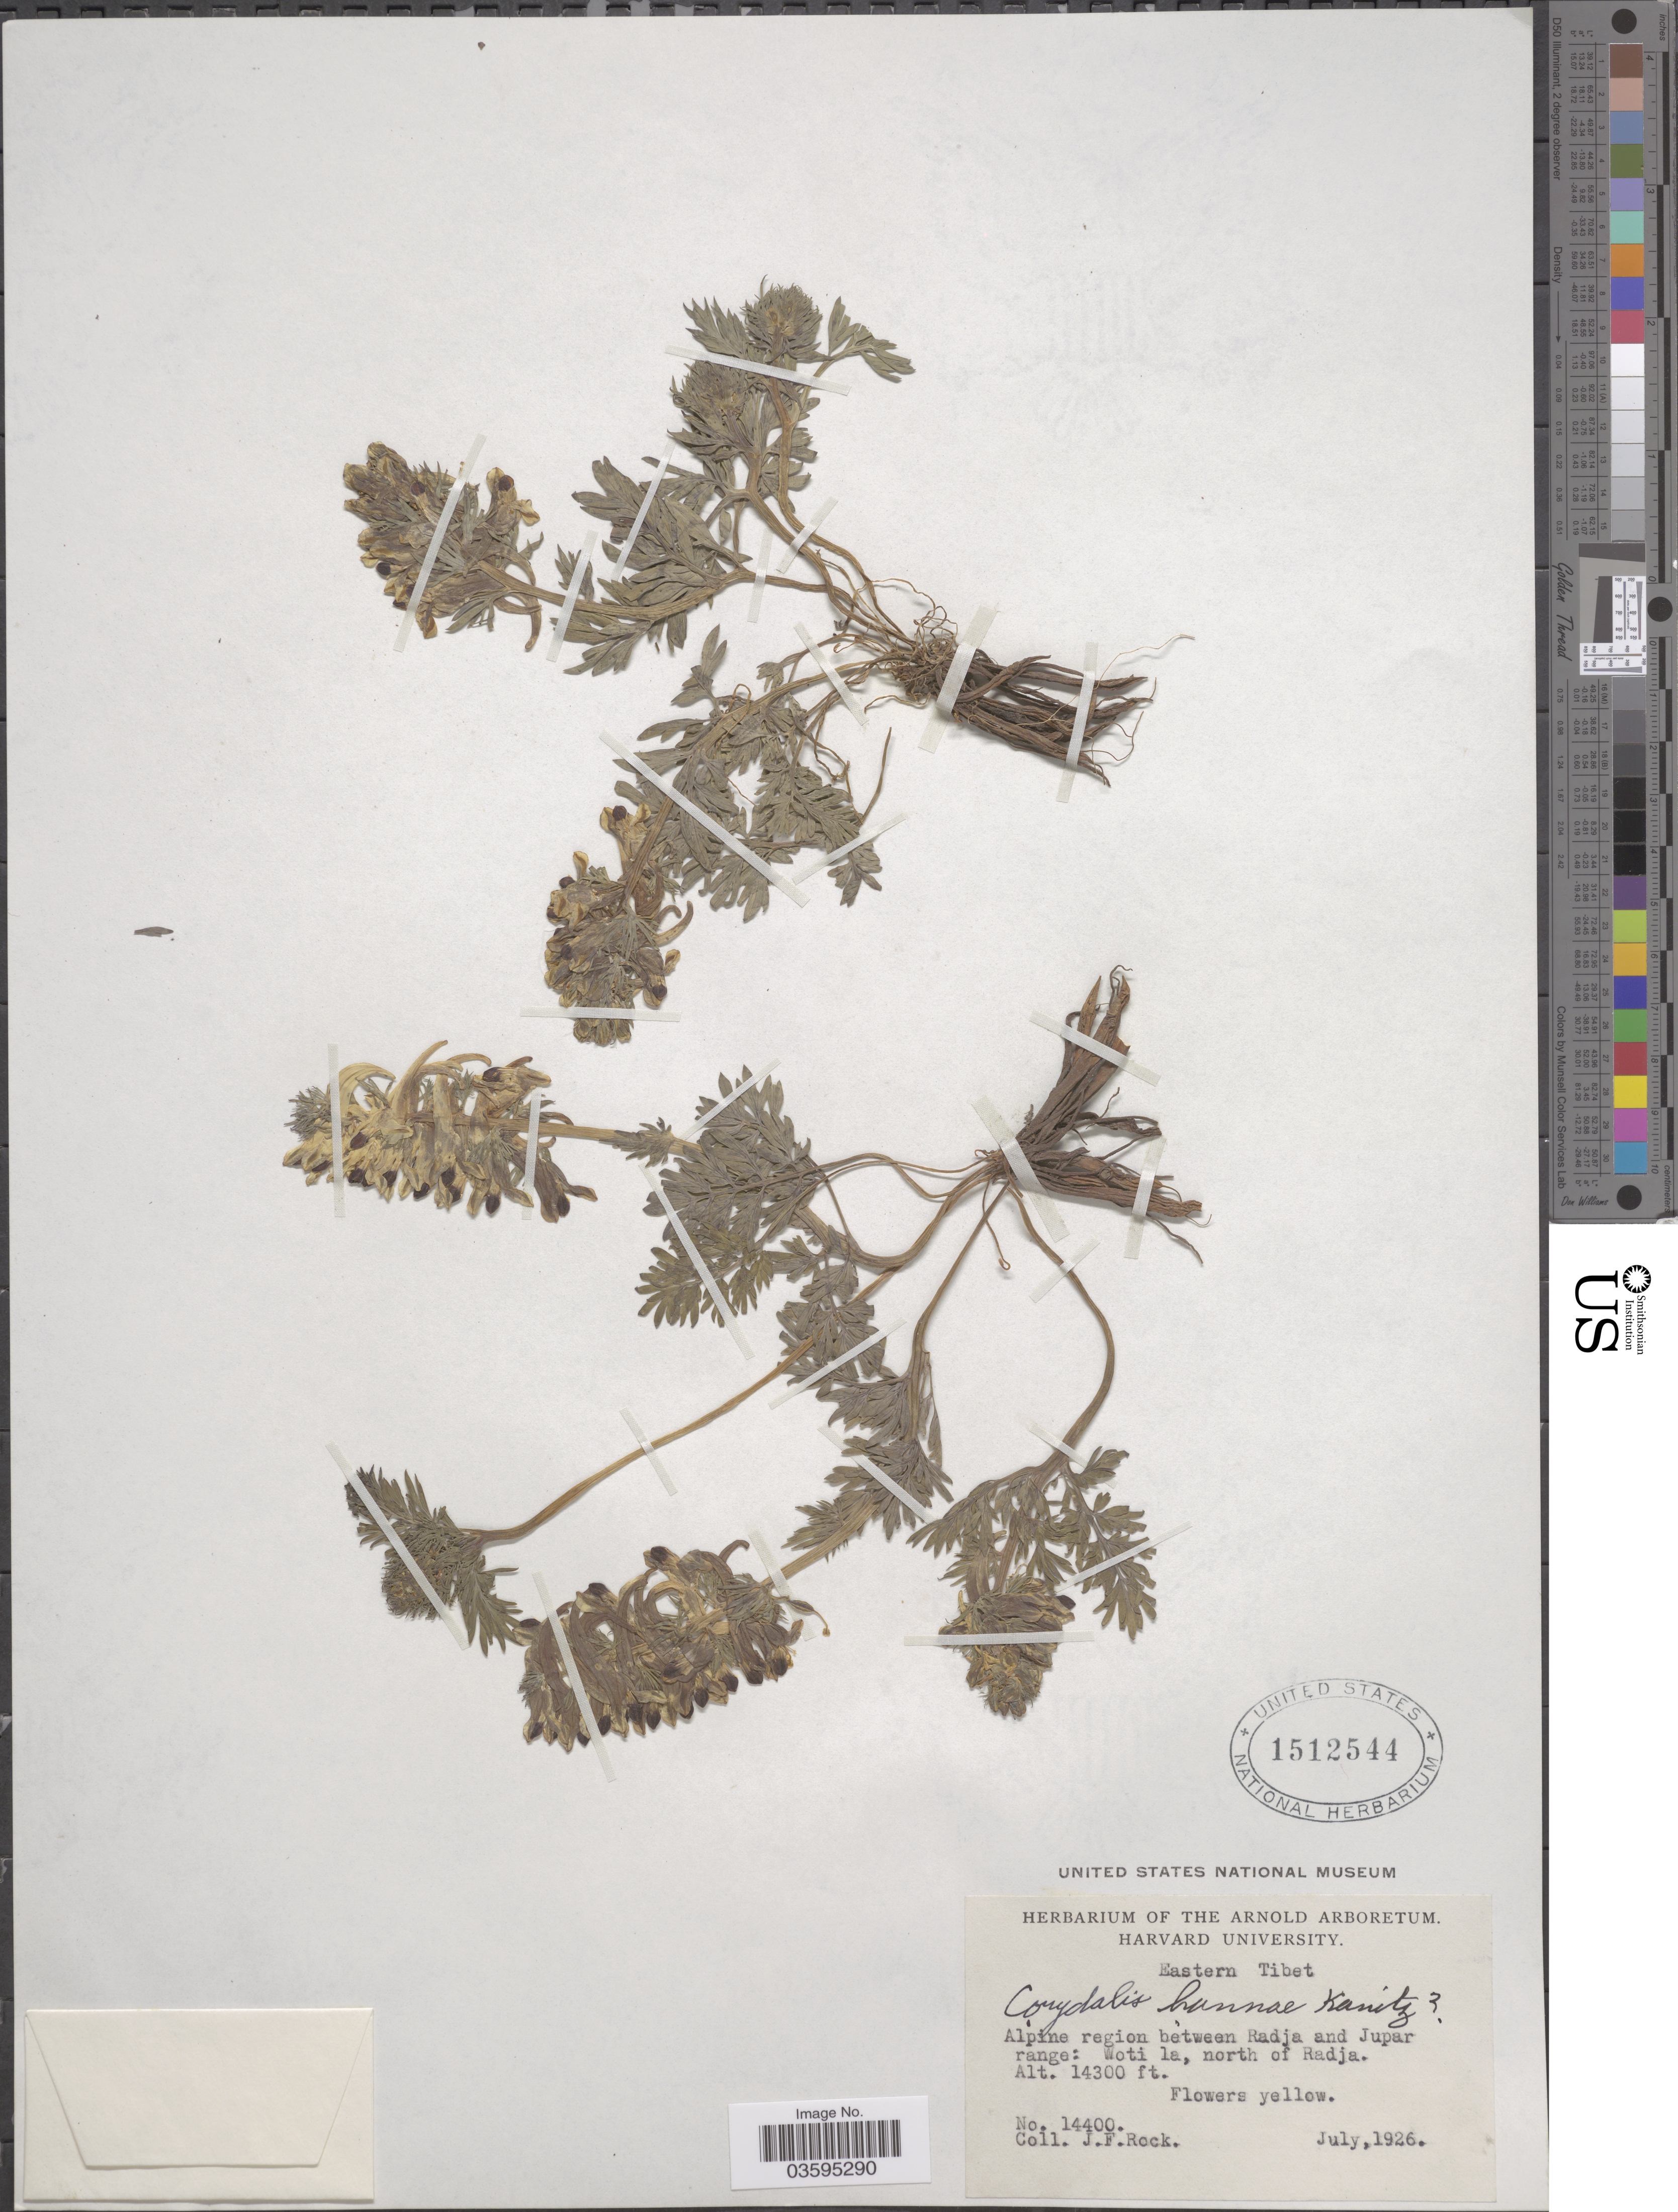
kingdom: Plantae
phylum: Tracheophyta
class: Magnoliopsida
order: Ranunculales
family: Papaveraceae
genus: Corydalis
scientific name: Corydalis hannae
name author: Kanitz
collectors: J. Rock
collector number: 14400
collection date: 1926-07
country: China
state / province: Xizang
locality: Eastern Tibet. Alpine region between Radja and Jupar range: Woti la, north of Radja.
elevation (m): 4359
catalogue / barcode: US 1512544